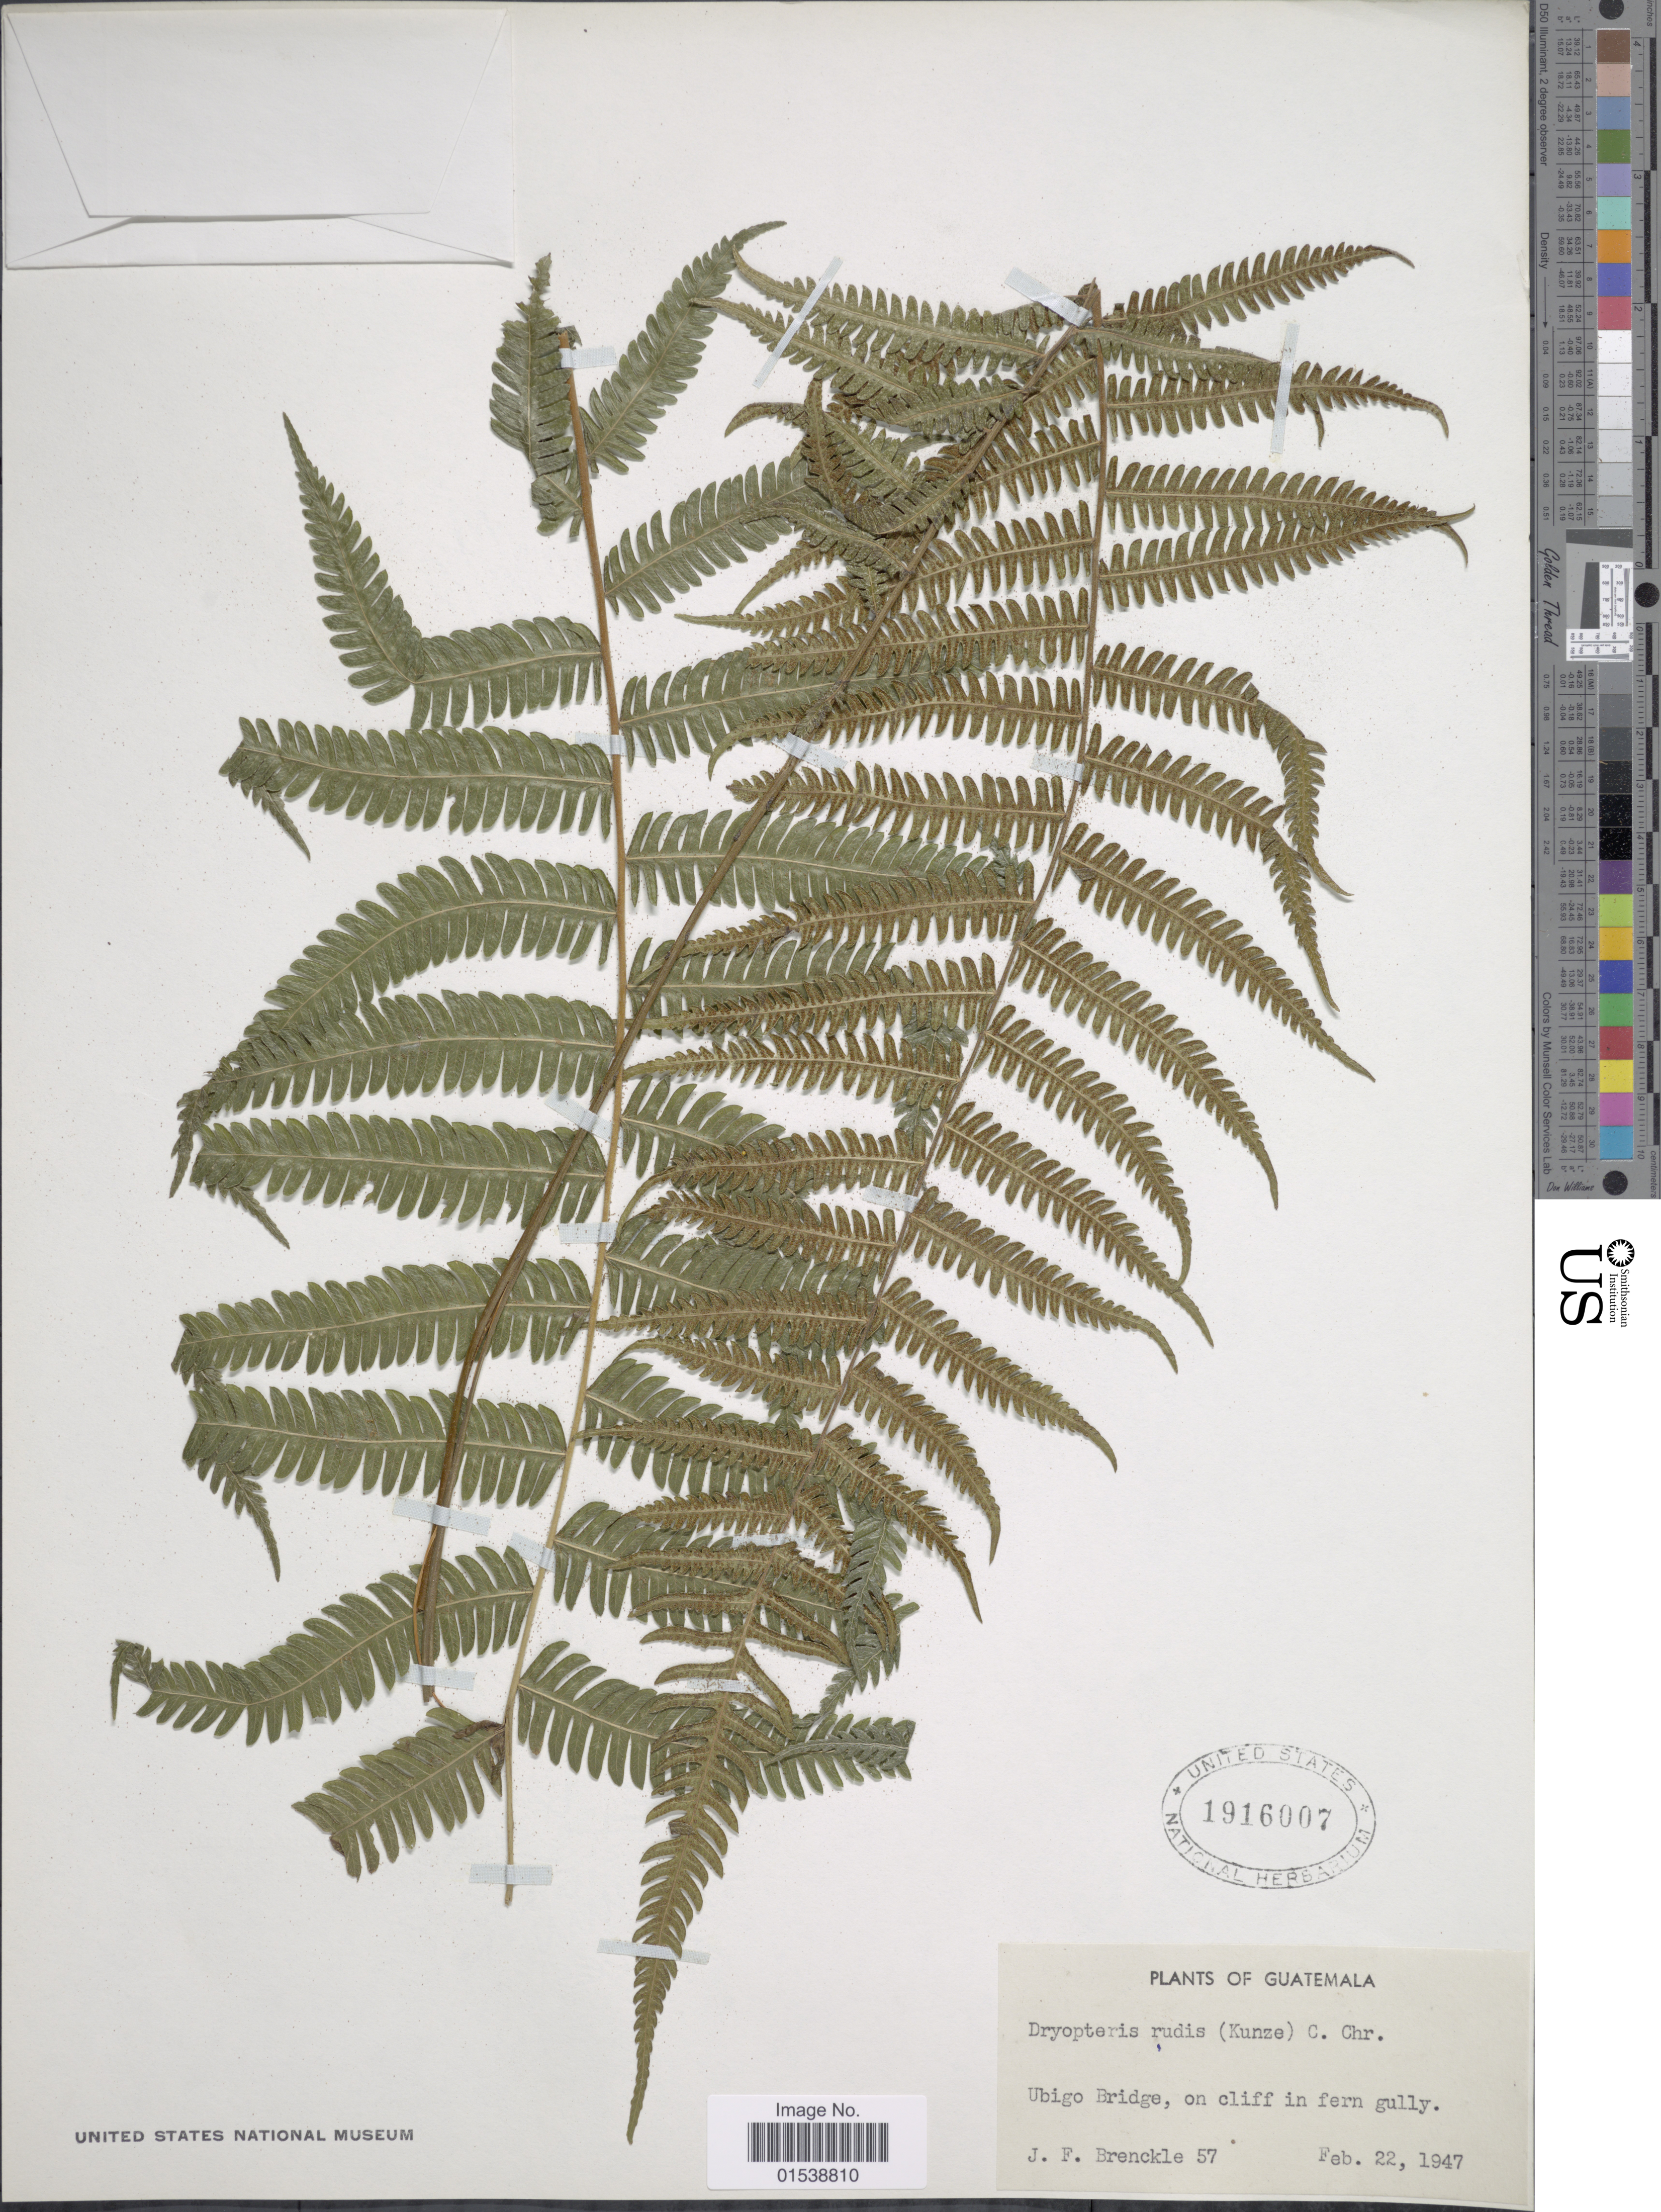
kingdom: Plantae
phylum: Tracheophyta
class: Polypodiopsida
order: Polypodiales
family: Thelypteridaceae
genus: Amauropelta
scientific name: Amauropelta rudis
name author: (Kunze) Pic. Serm.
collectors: J. Brenckle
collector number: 57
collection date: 1947-02-22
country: Guatemala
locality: Ubigo Bridge, on cliff in fern gully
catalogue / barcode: US 1916007